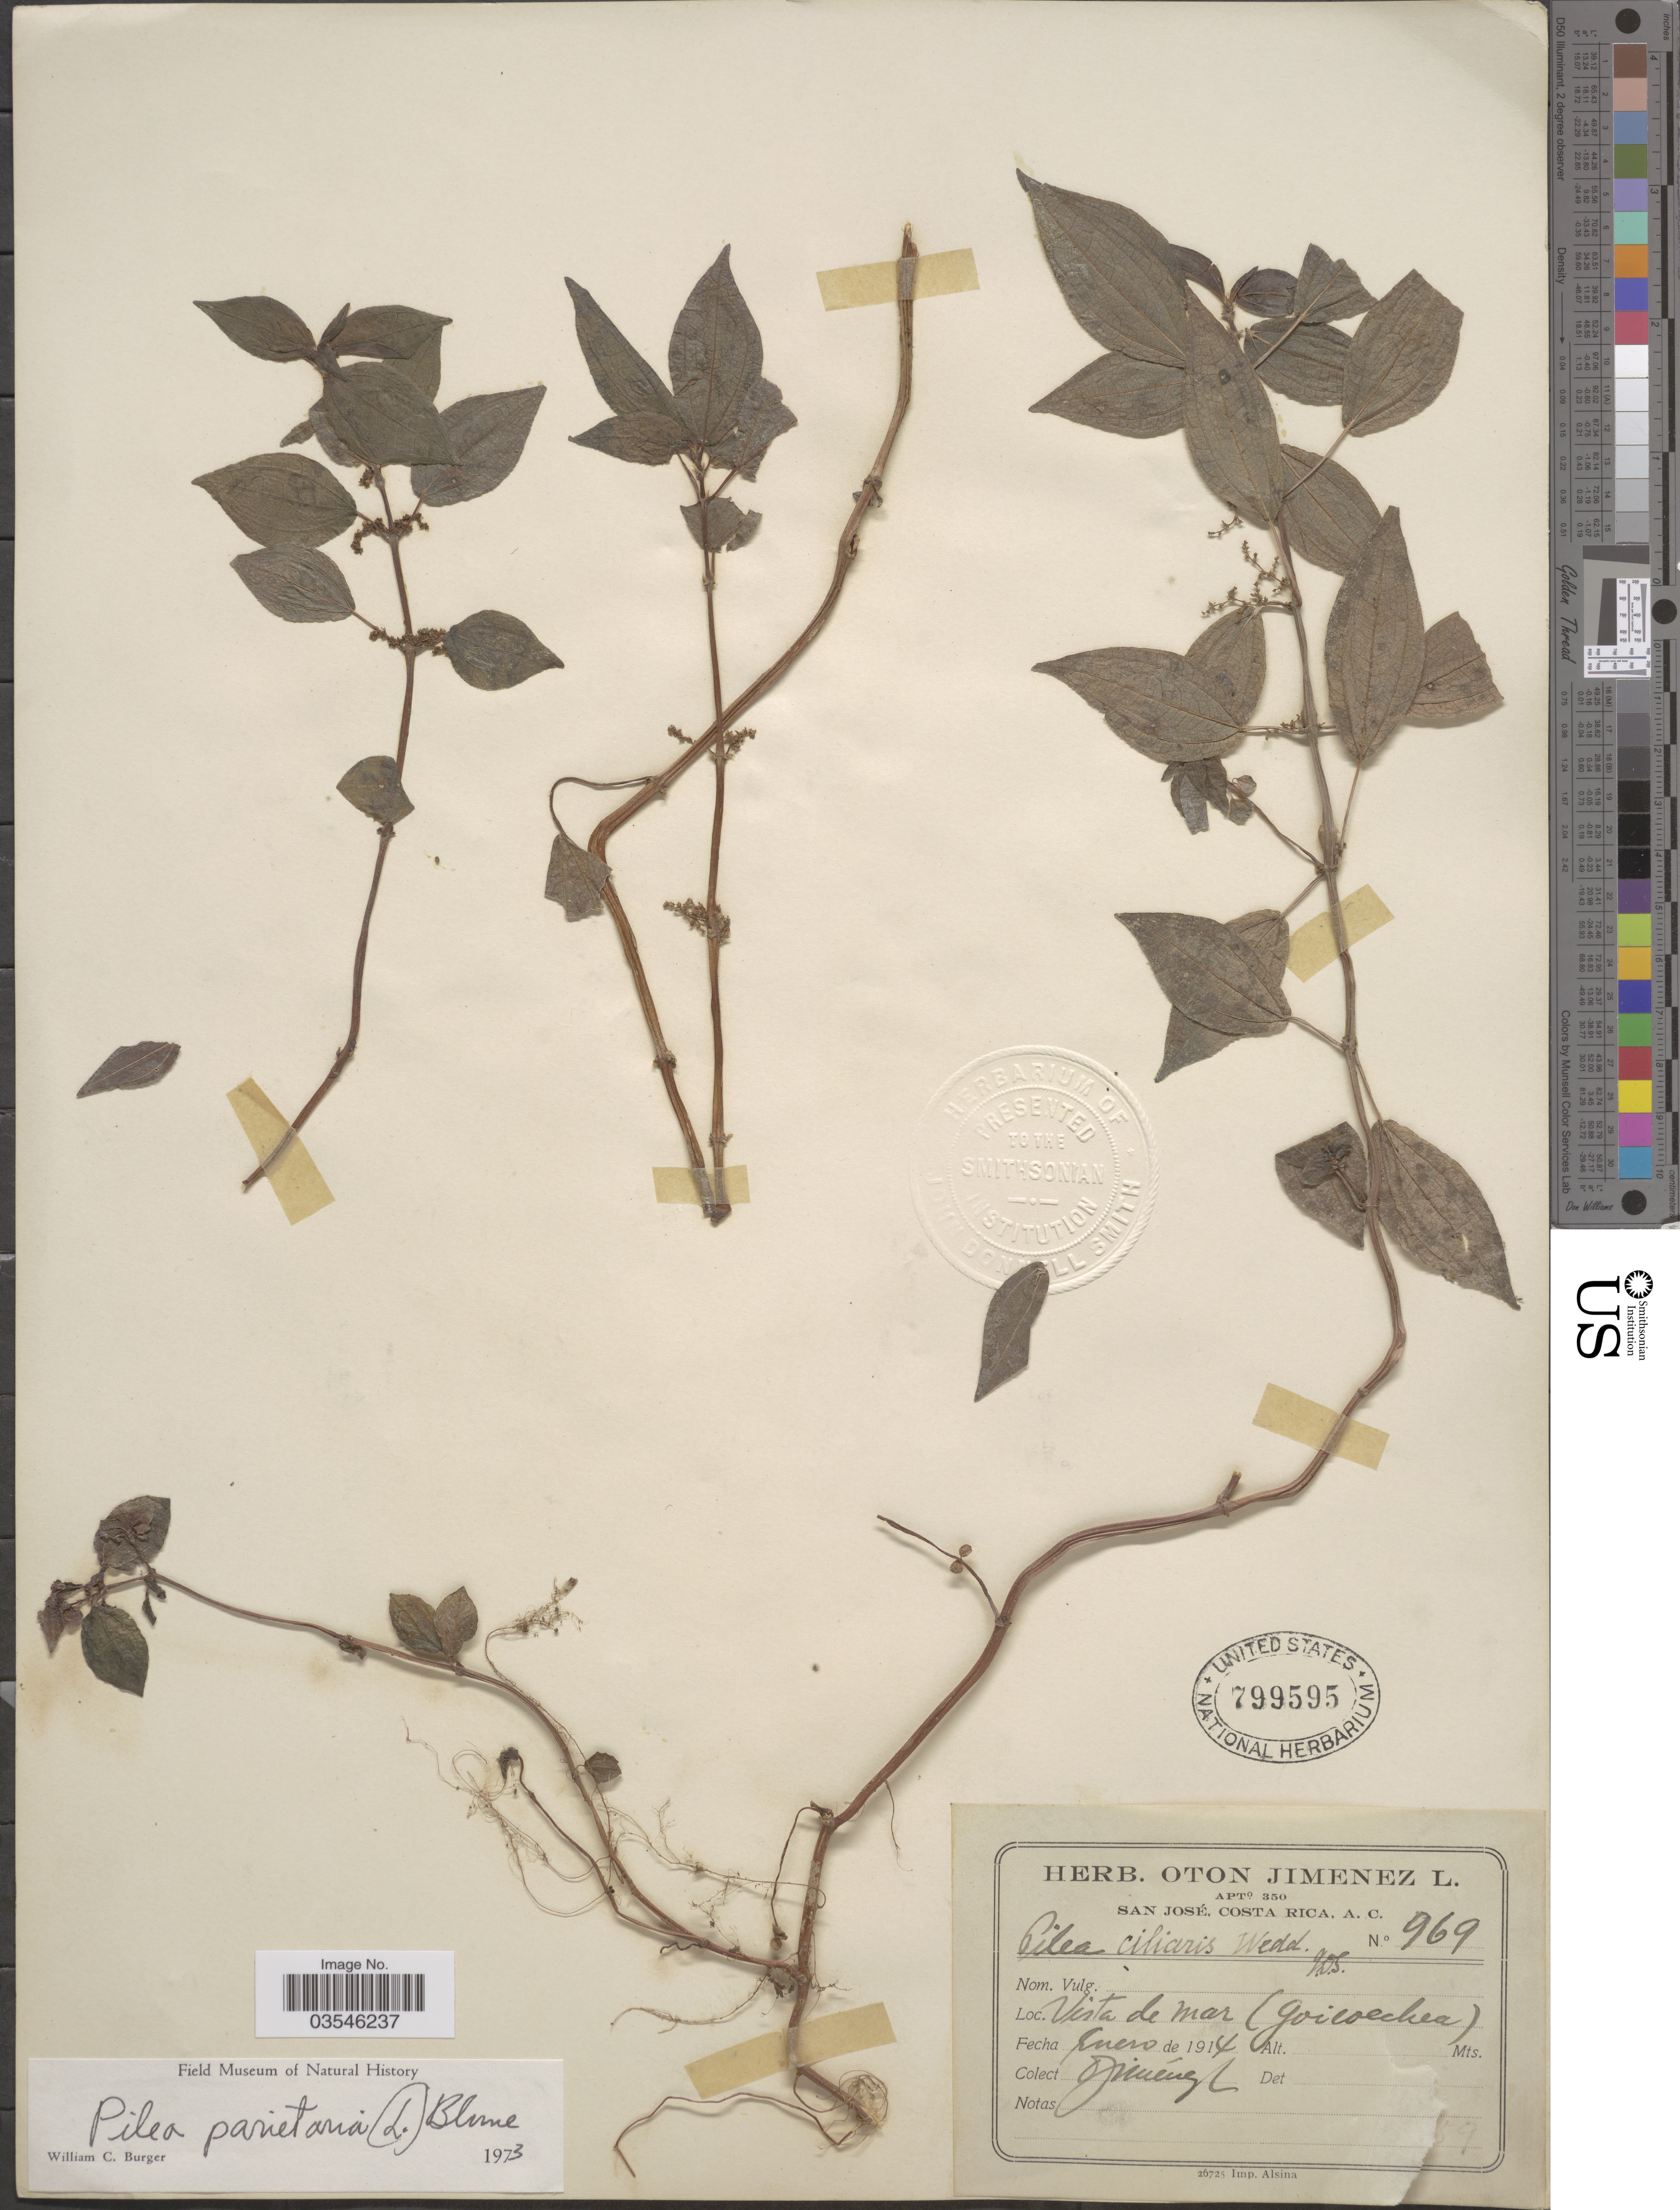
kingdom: Plantae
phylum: Tracheophyta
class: Magnoliopsida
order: Rosales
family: Urticaceae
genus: Pilea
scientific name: Pilea parietaria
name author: (L.) Blume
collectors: O. Jiménez L.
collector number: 969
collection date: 1914-01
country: Costa Rica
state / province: San José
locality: Vista de mar (Goicoechea)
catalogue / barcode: US 799595